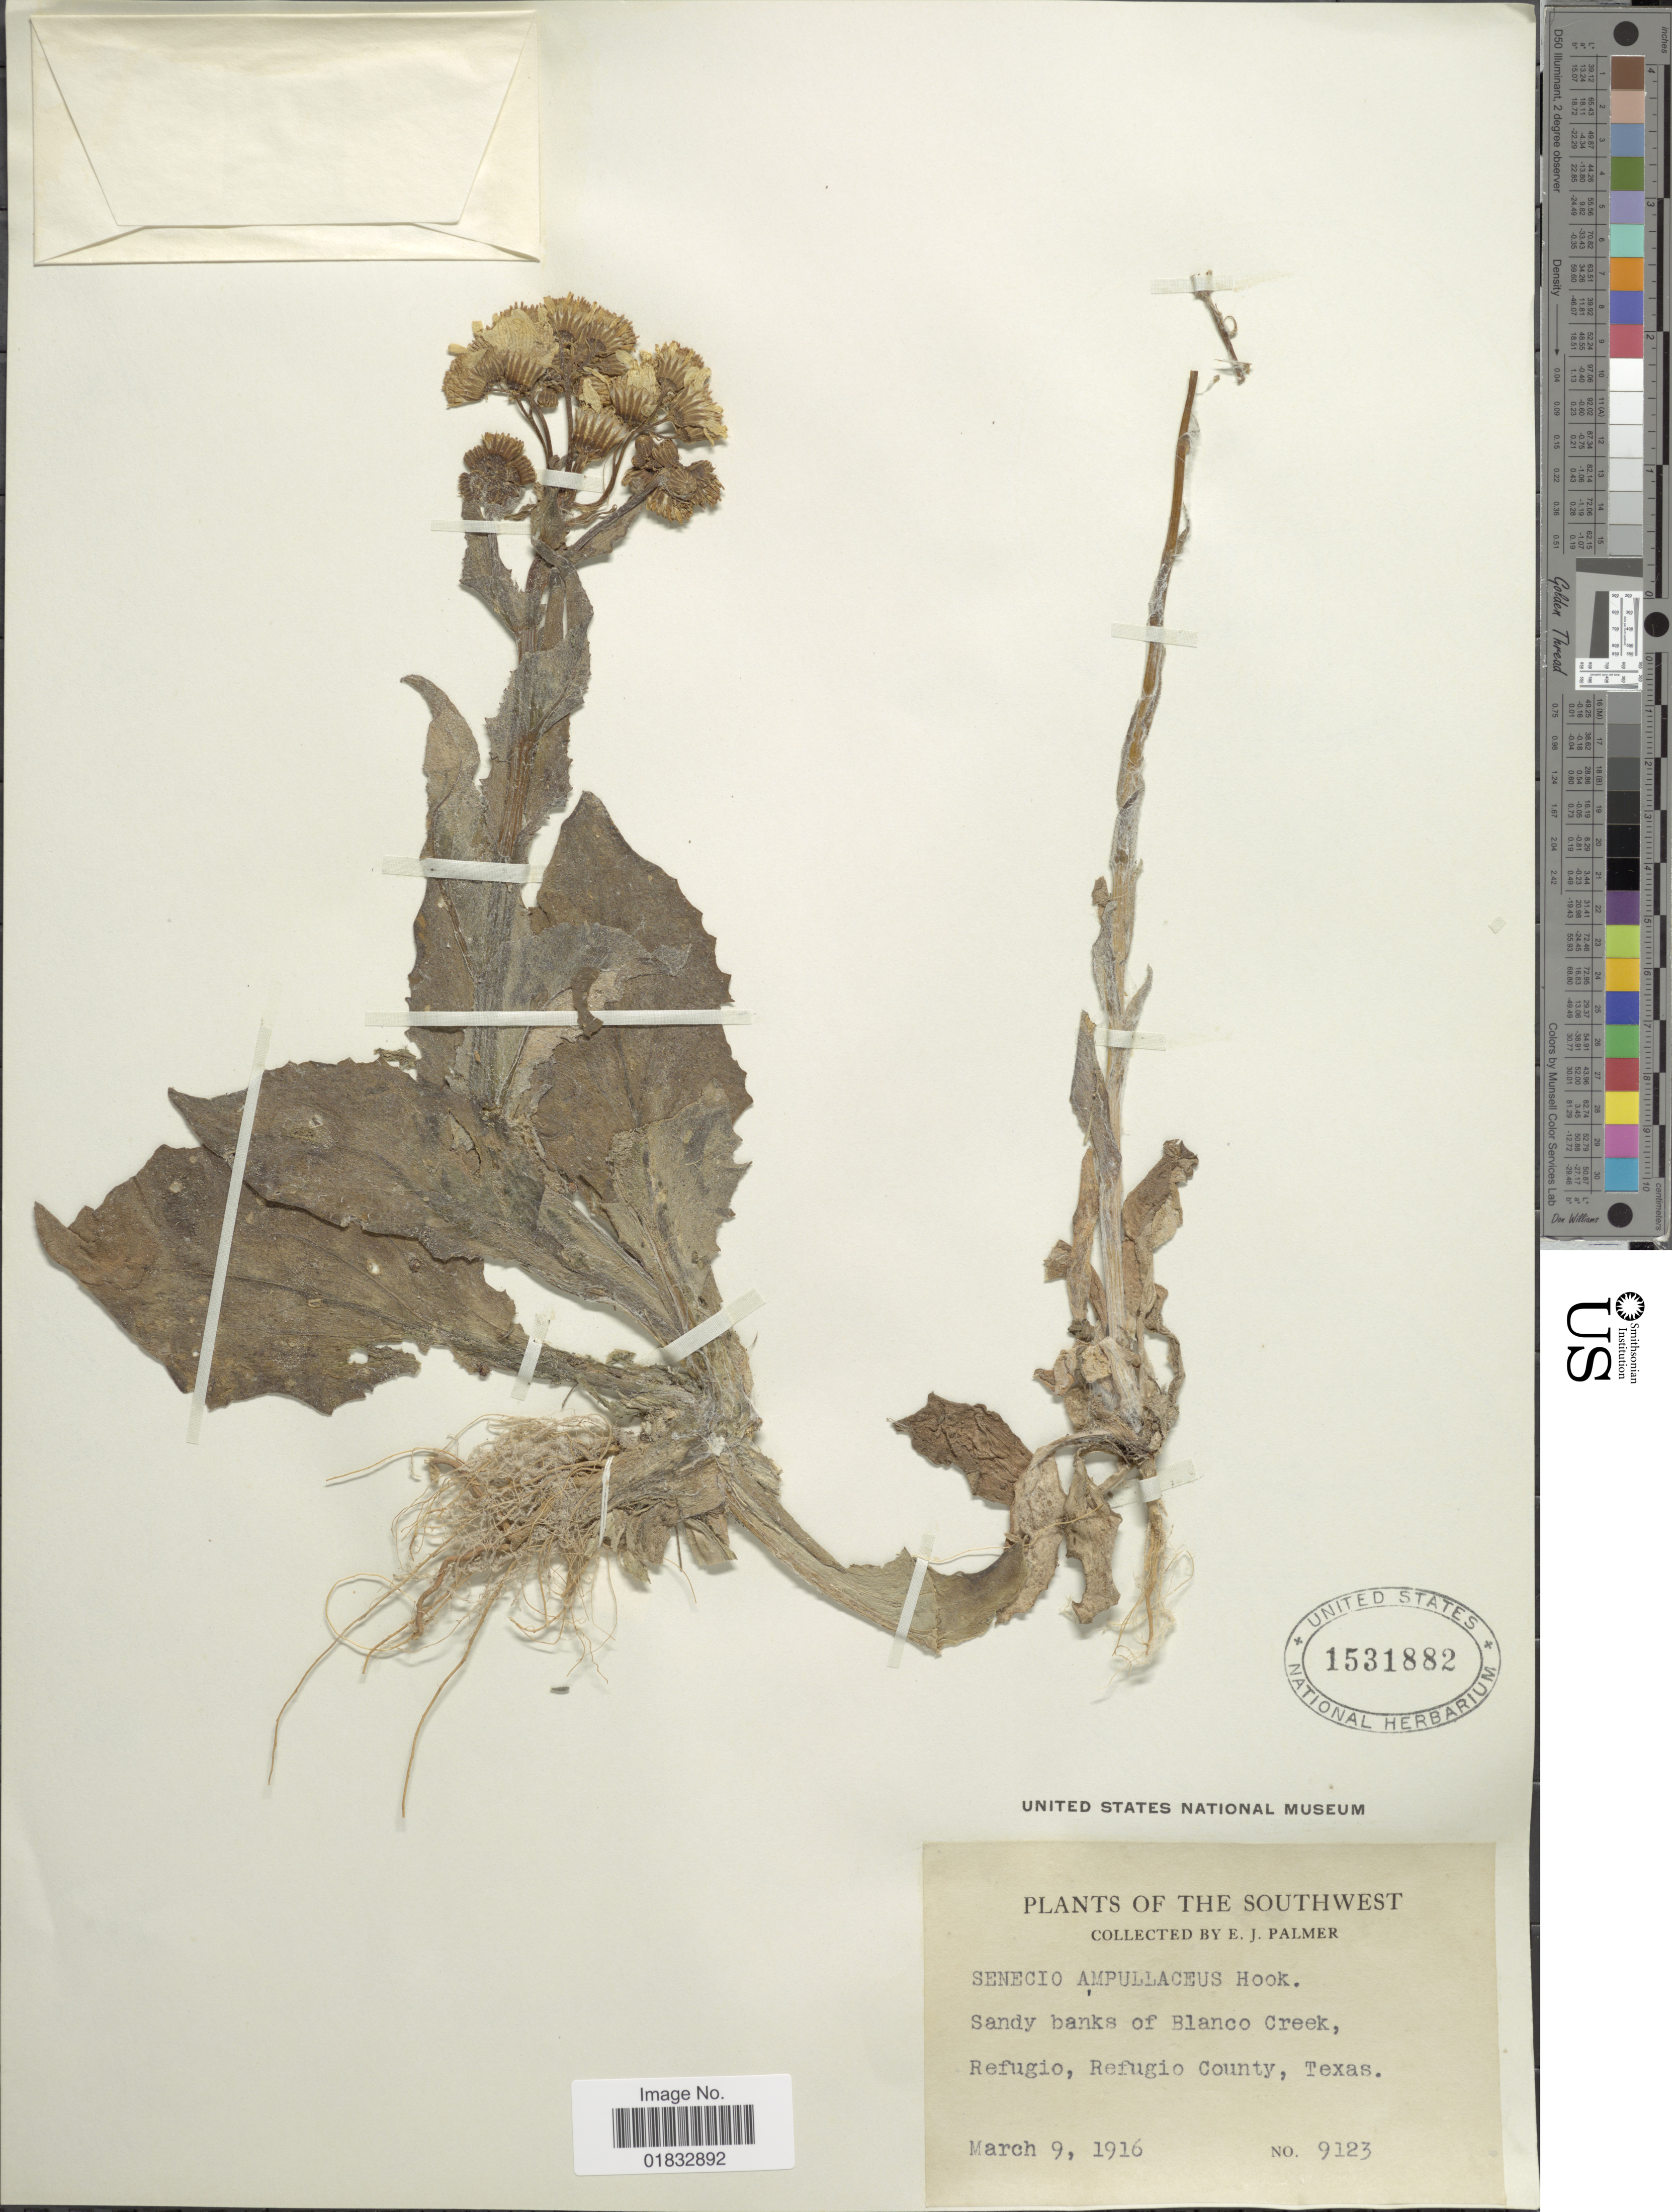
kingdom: Plantae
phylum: Tracheophyta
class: Magnoliopsida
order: Asterales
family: Asteraceae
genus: Senecio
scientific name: Senecio ampullaceus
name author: Hook.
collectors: E. J. Palmer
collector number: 9123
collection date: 1916-03-09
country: United States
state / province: Texas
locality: The Southwest, Sandy banks of Blanco Creek, Refugio, Refugio County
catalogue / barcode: US 1531882